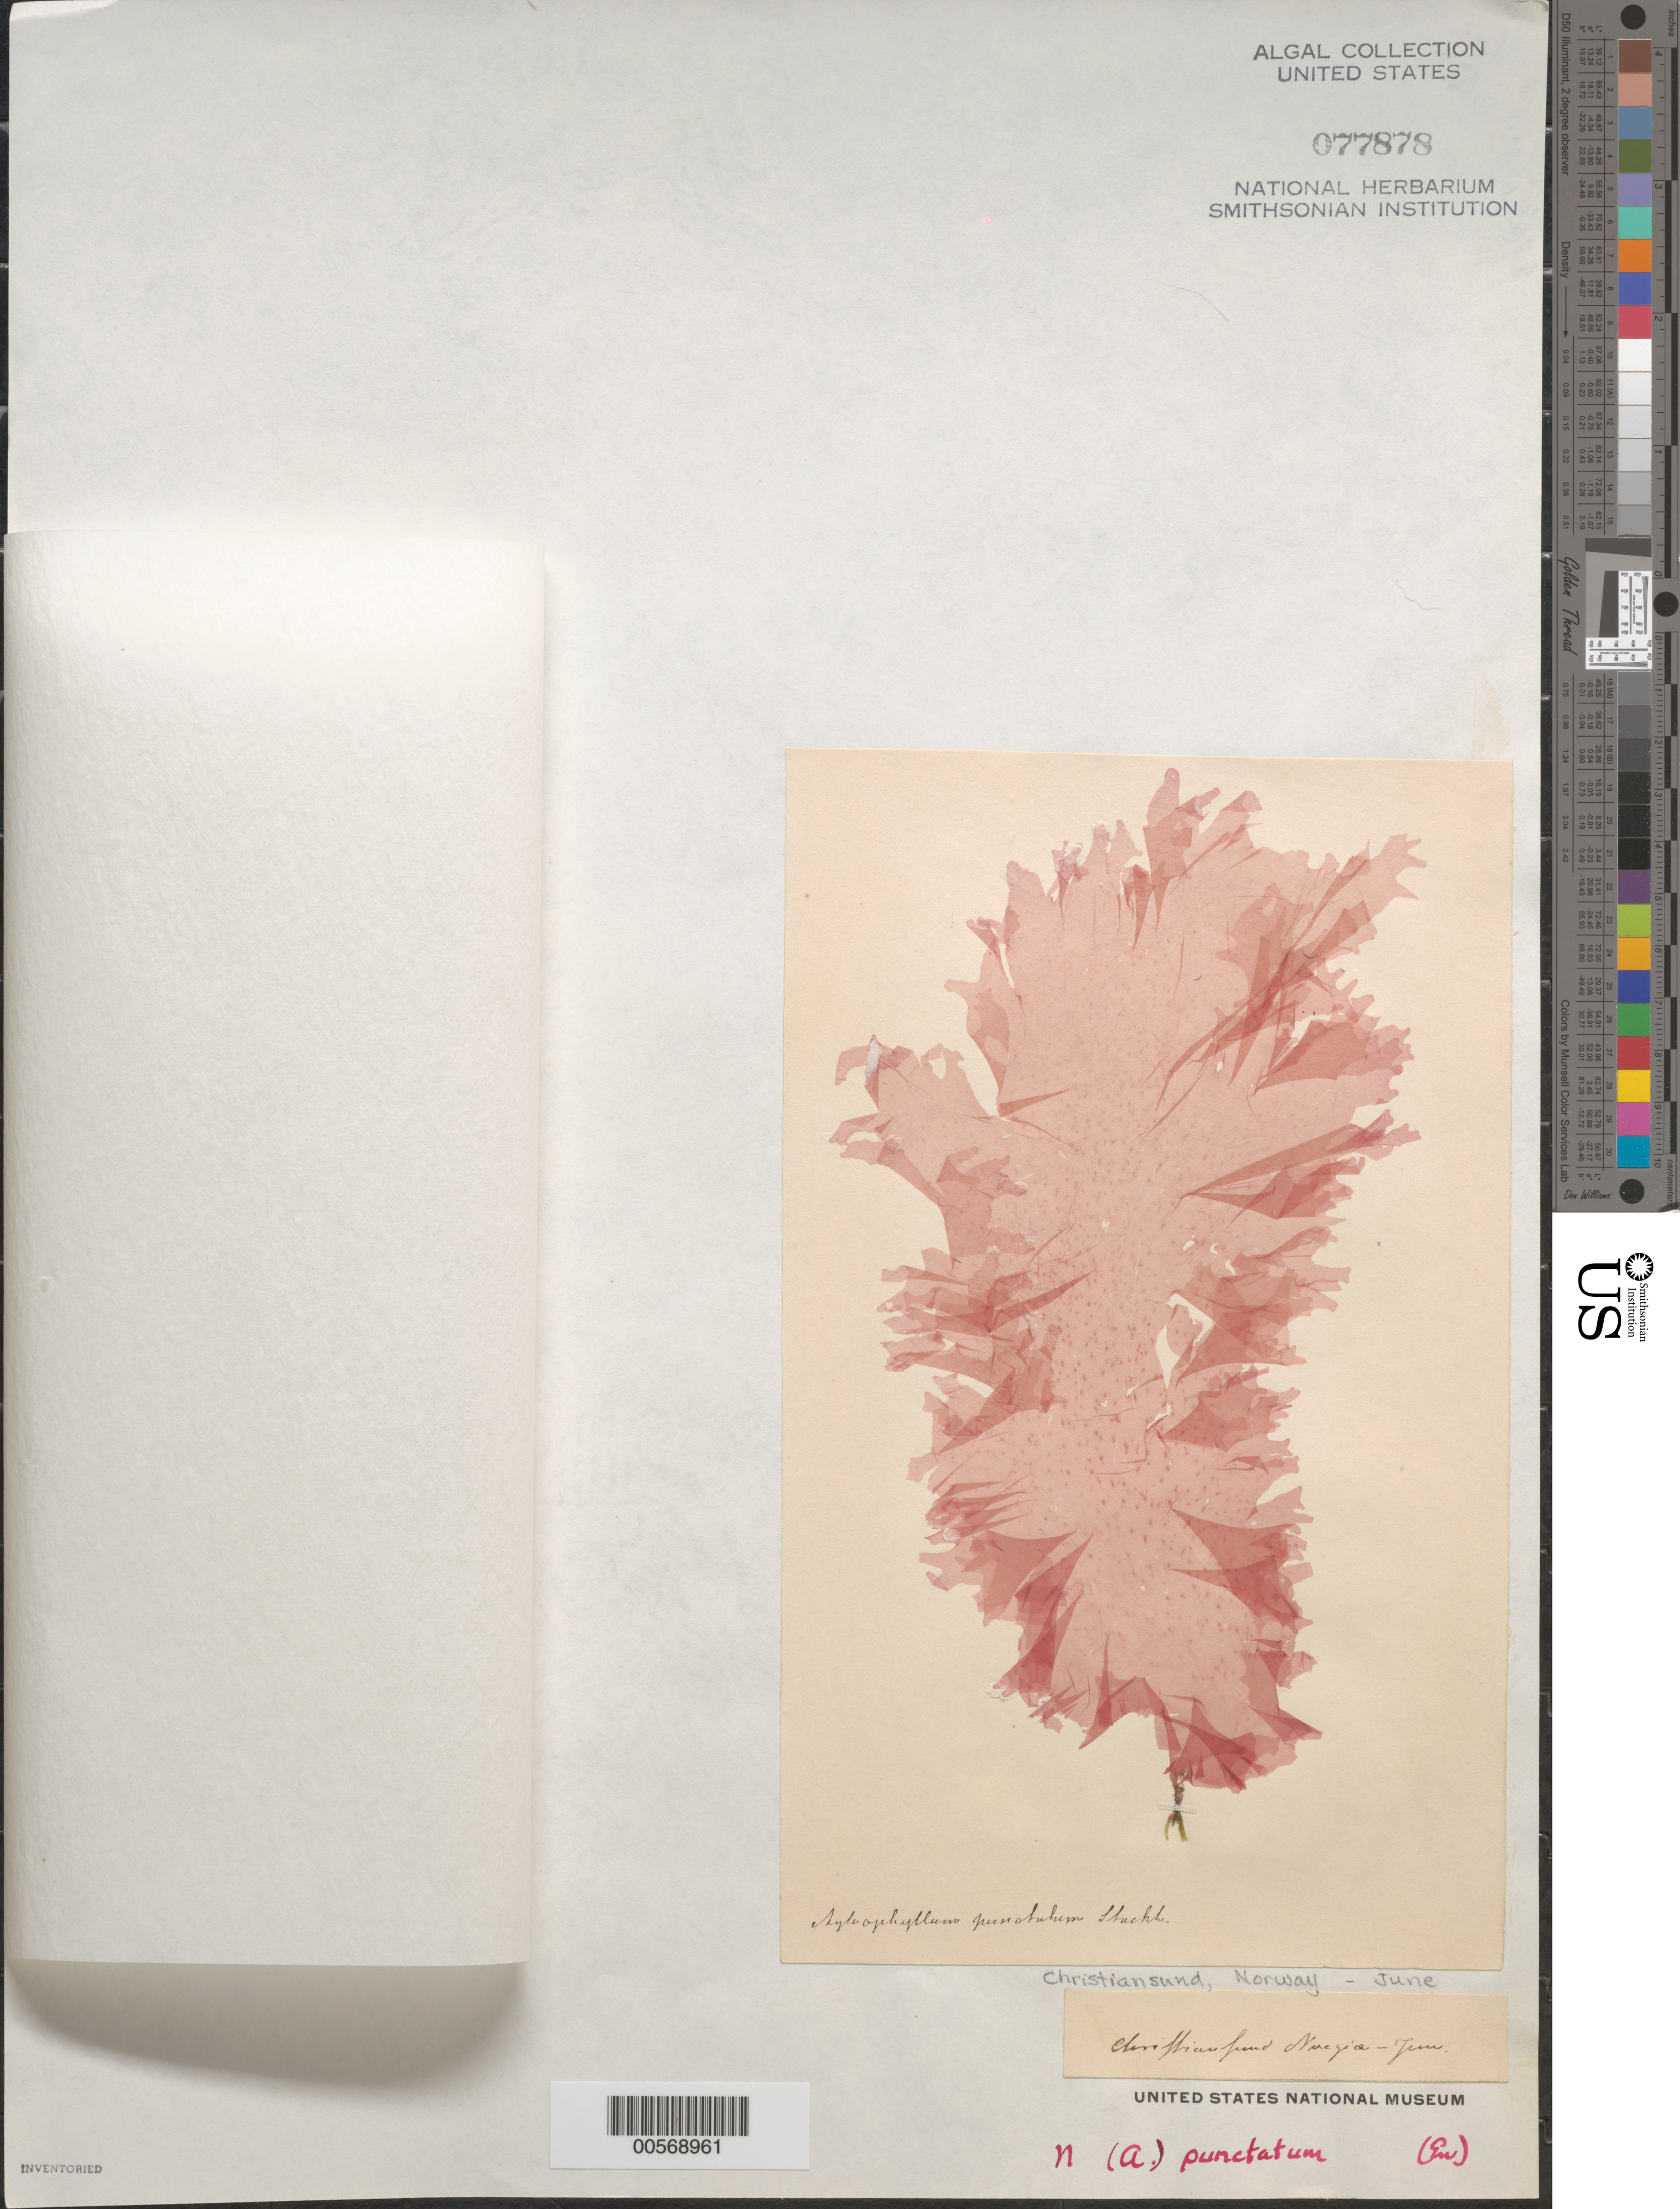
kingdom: Plantae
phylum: Rhodophyta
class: Florideophyceae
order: Ceramiales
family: Delesseriaceae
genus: Nitophyllum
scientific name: Nitophyllum punctatum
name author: (Stackh.) Grev.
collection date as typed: Jun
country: Norway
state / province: More og Romdal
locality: Kristiansund (christiansund)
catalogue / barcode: US 77878